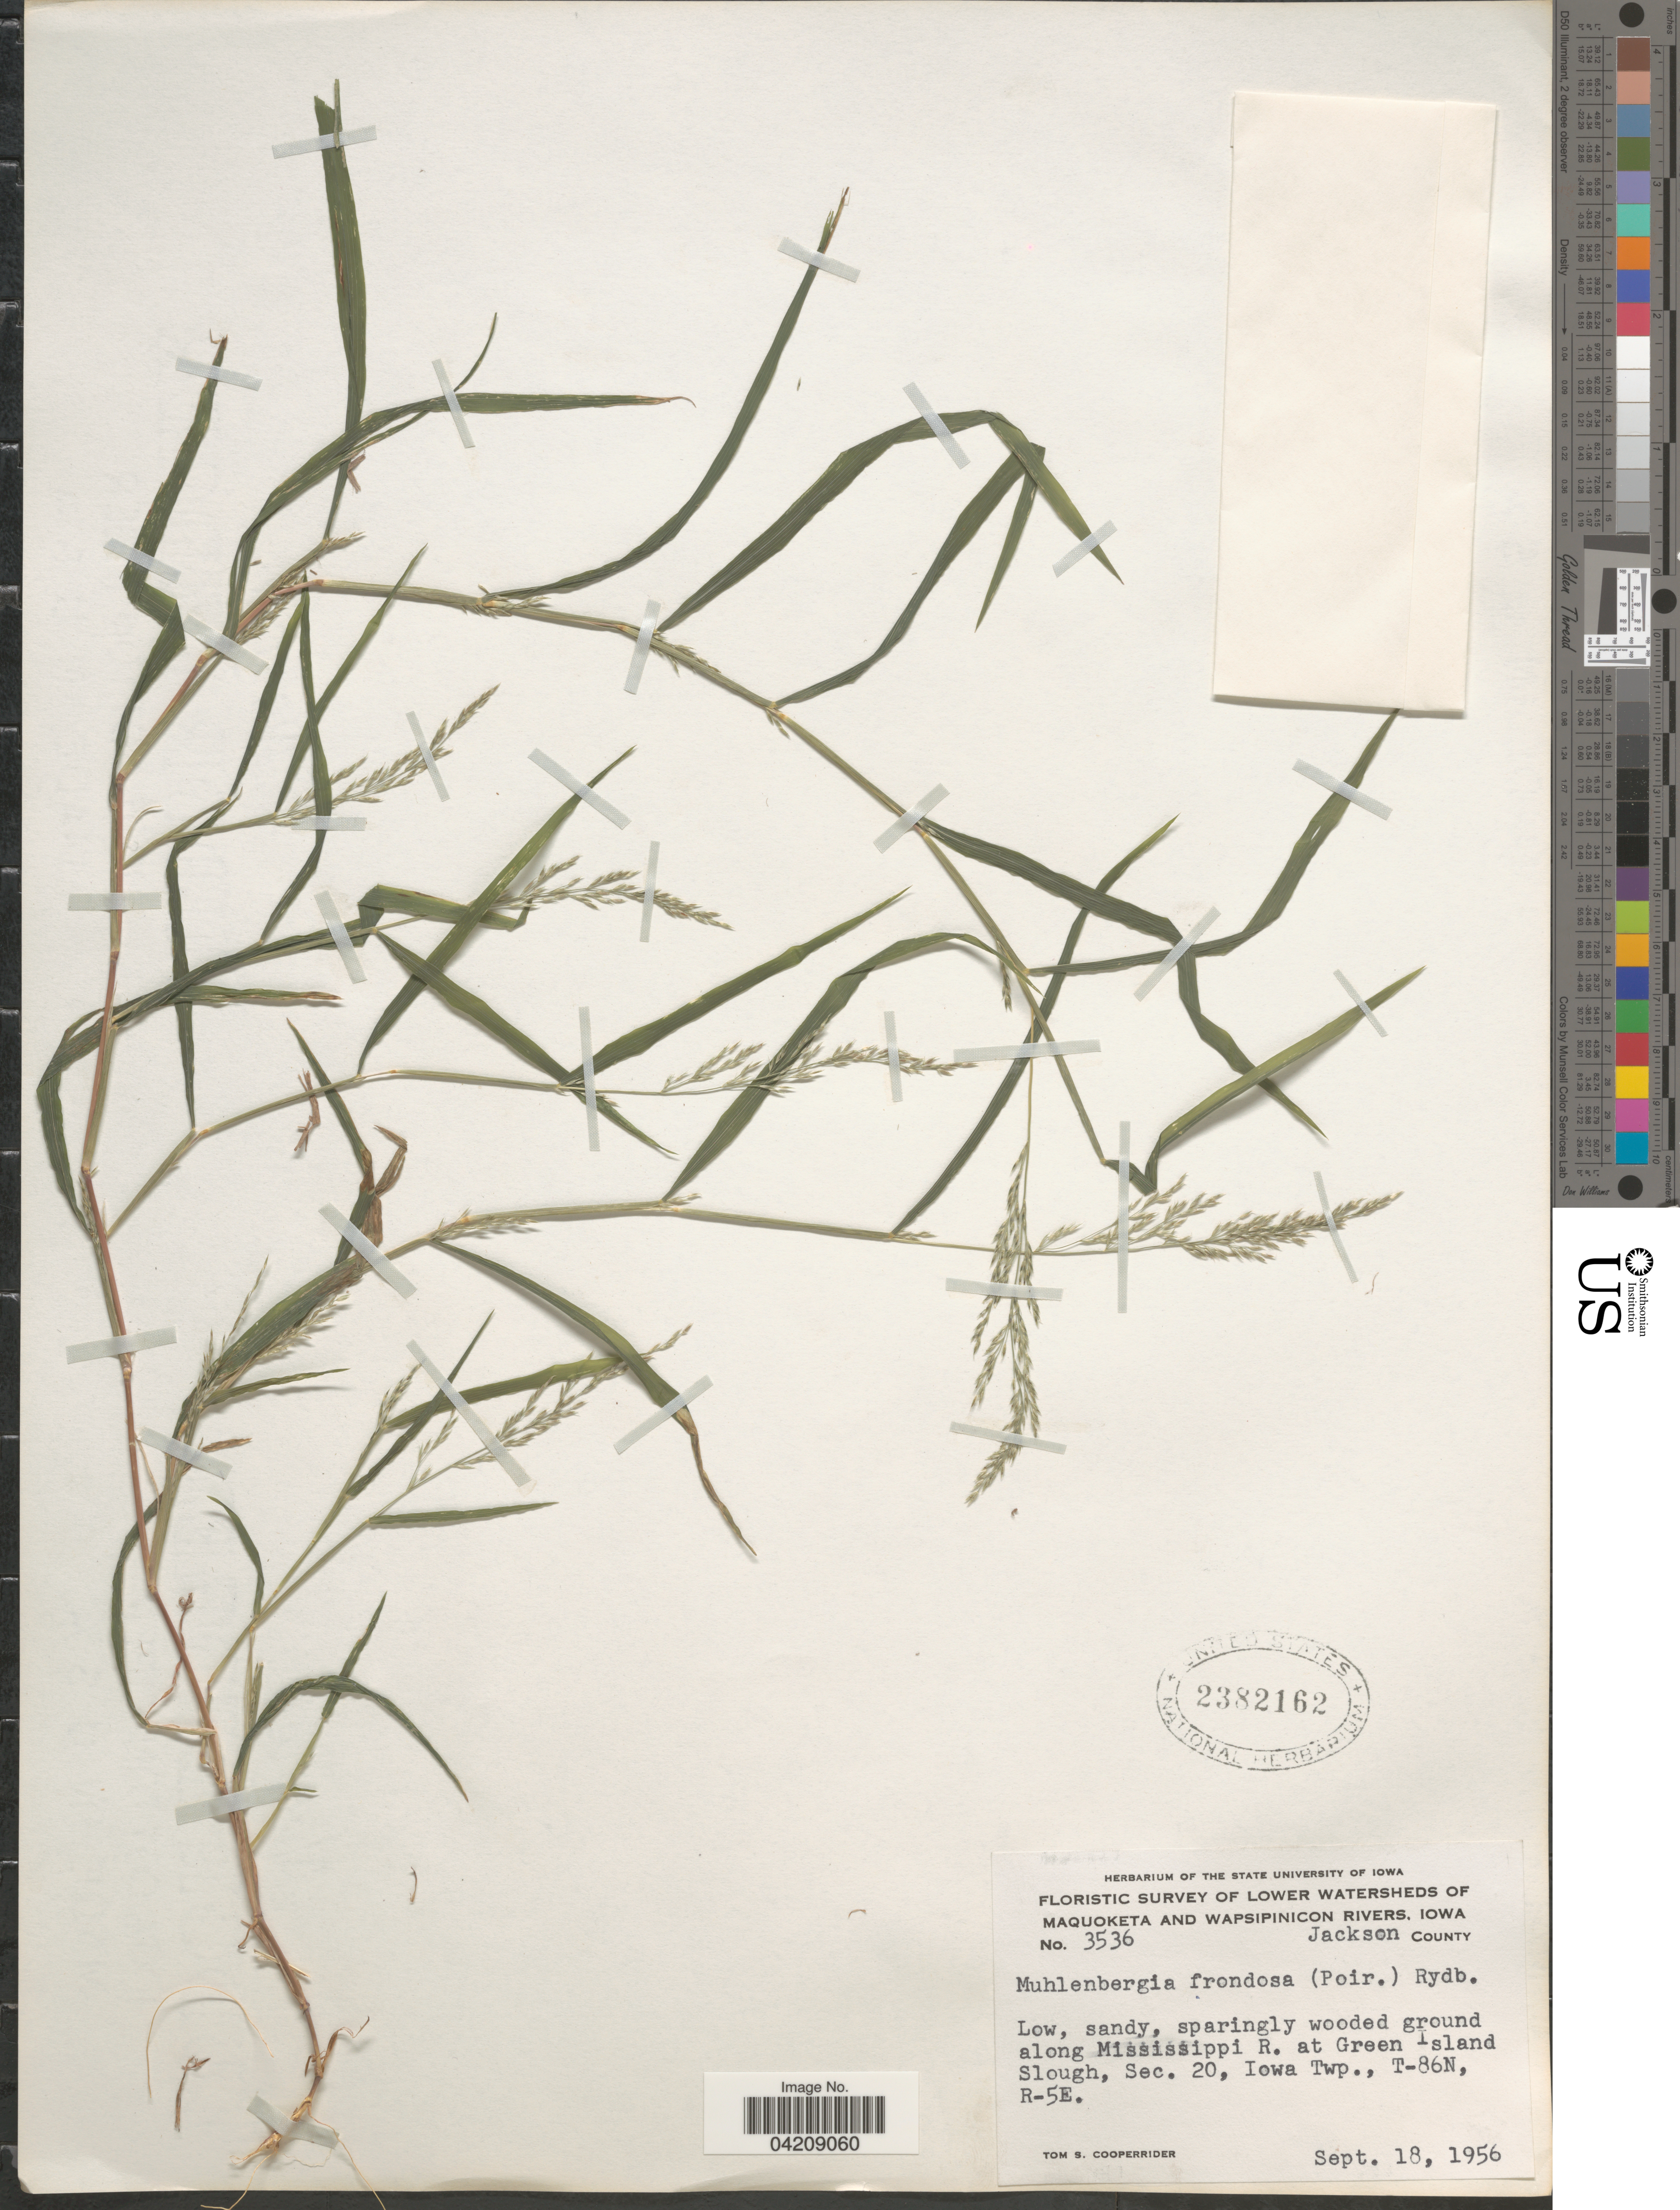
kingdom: Plantae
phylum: Tracheophyta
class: Liliopsida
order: Poales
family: Poaceae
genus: Muhlenbergia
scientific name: Muhlenbergia frondosa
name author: (Poir.) Fernald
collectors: T. S. Cooperrider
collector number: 3536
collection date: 1956-09-18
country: United States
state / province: Iowa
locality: Flouristic Survey of Lower Watersheds of Maquoketa and Wapsipinicon Rivers. Jackson County. Along Mississippi R. at Green Island Slough, Sec. 20, Iowa Twp., T-86N, R-5E.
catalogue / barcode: US 2382162